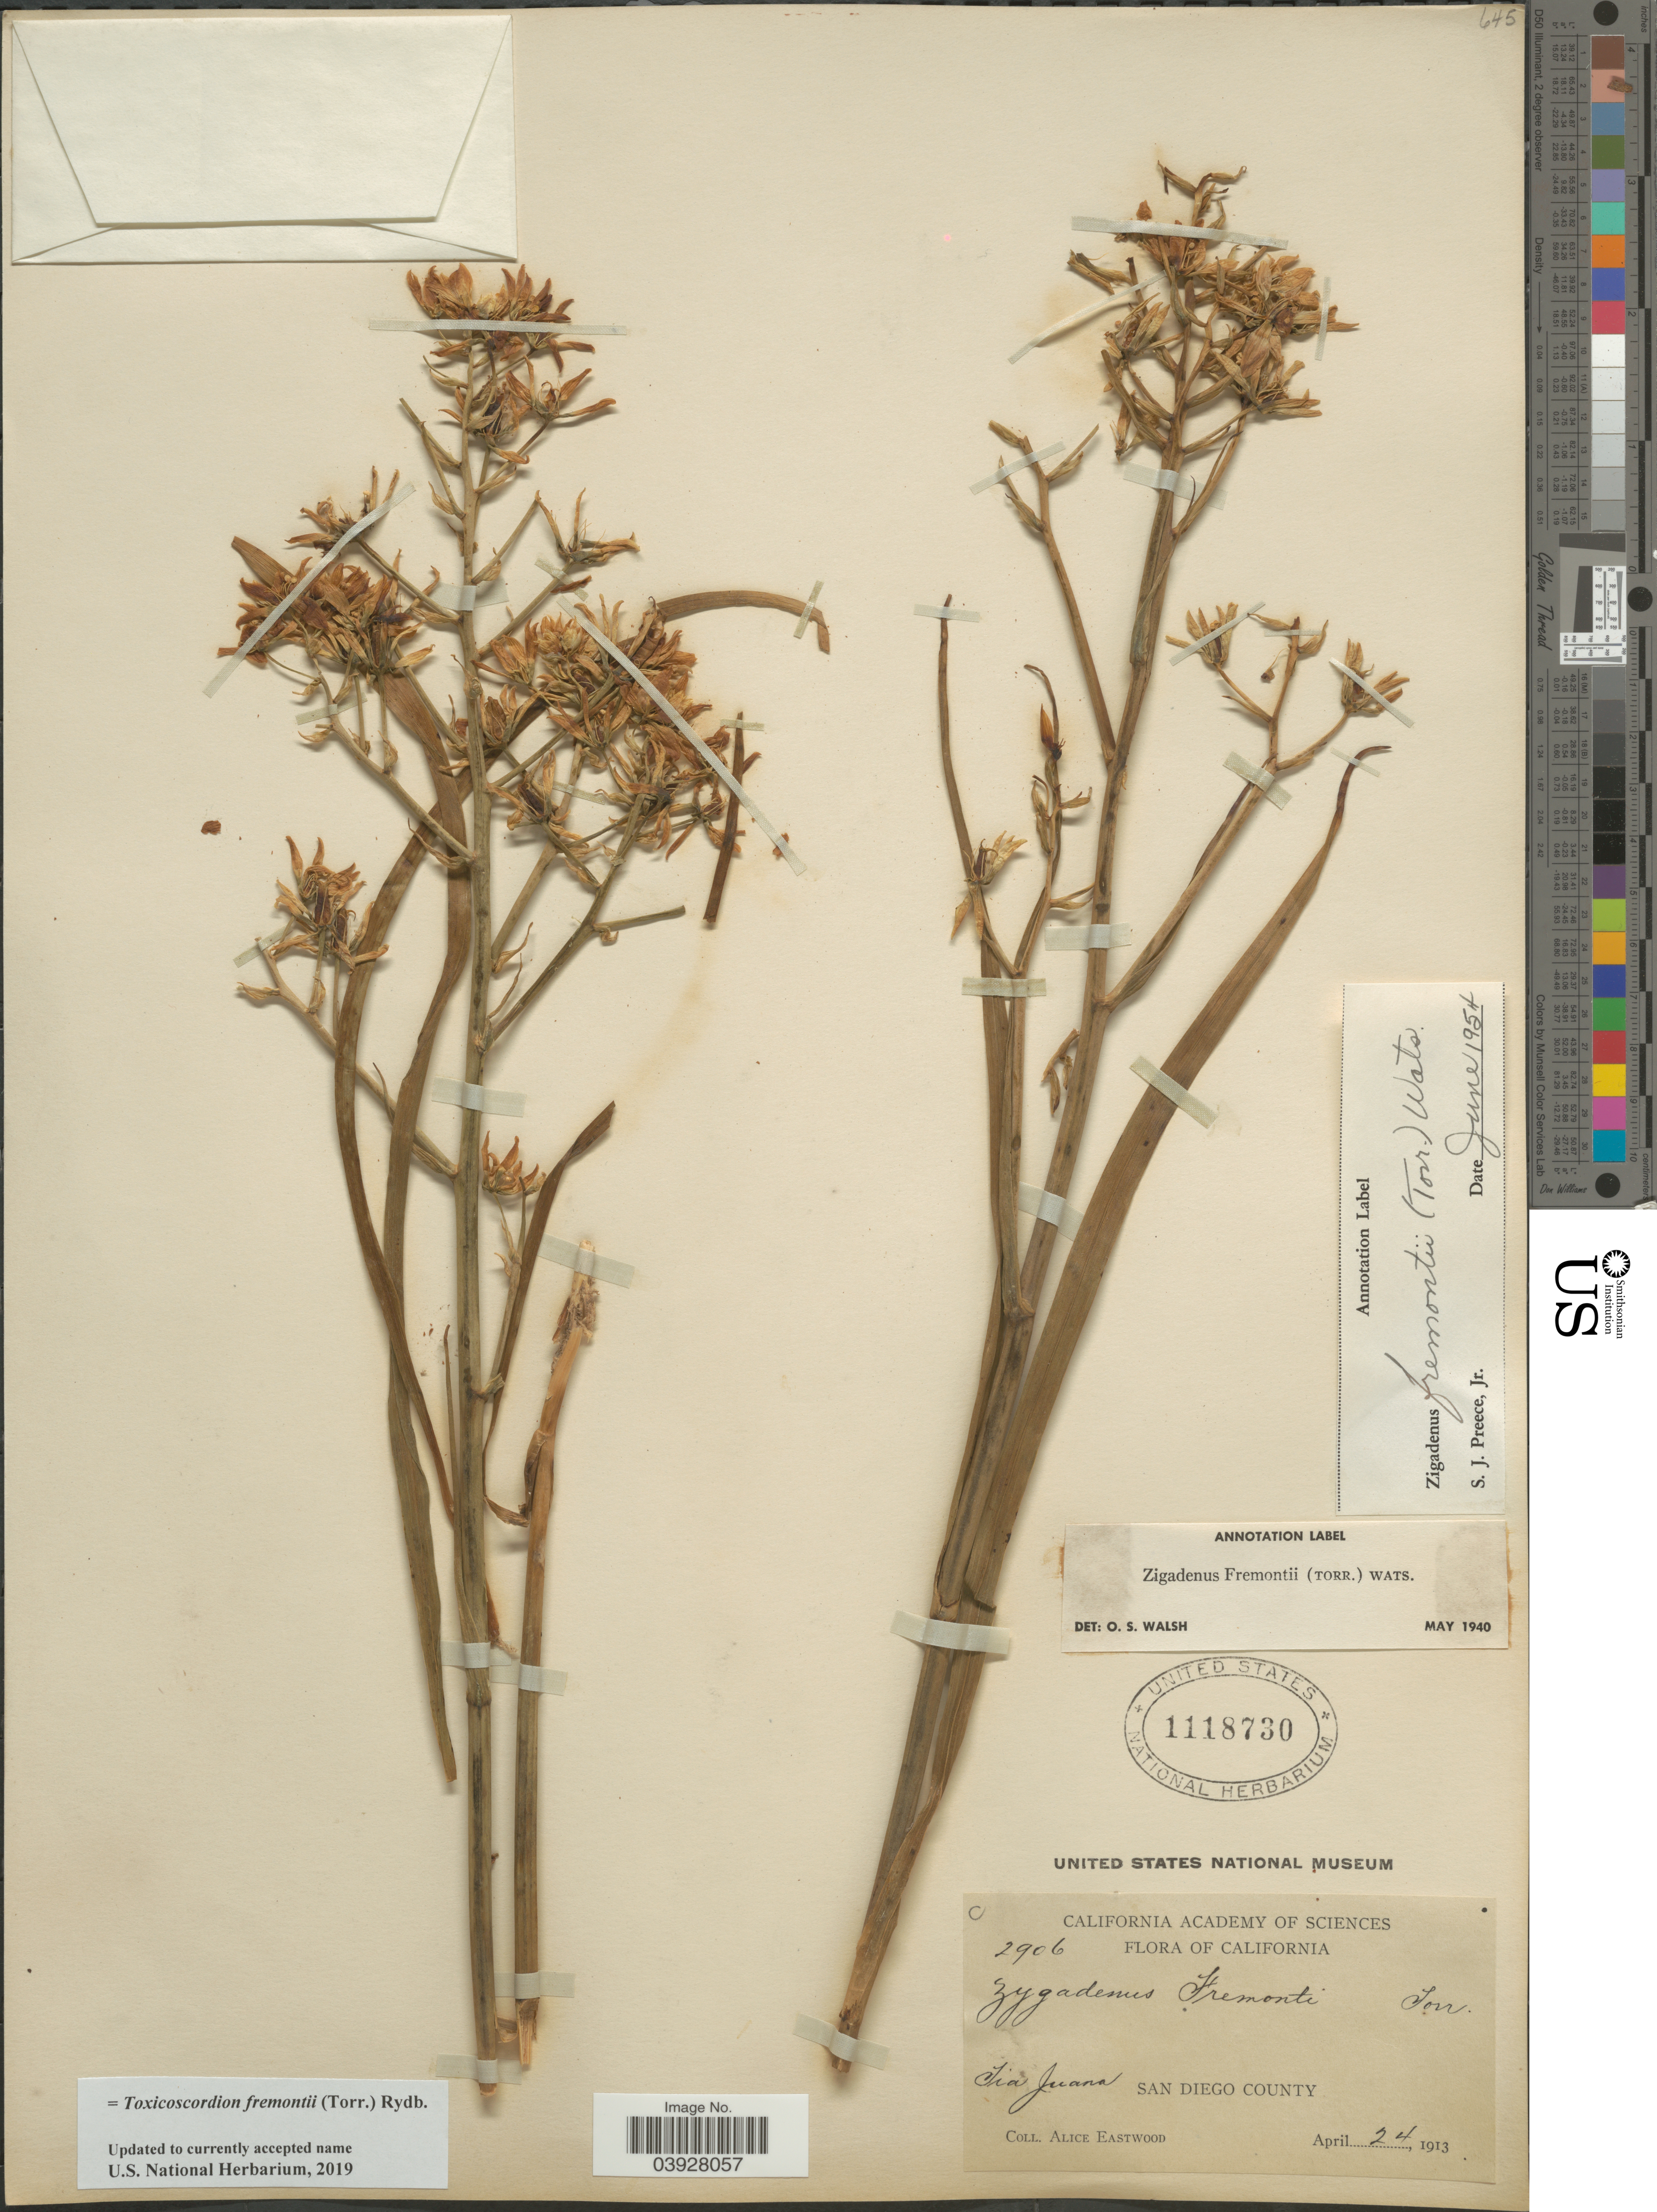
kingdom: Plantae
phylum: Tracheophyta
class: Liliopsida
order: Liliales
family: Melanthiaceae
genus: Toxicoscordion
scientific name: Toxicoscordion fremontii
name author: (Torr.) Rydb.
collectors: A. Eastwood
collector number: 2906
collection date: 1913-04-24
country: United States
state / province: California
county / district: San Diego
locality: Tia Juana, San Diego County.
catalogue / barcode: US 1118730